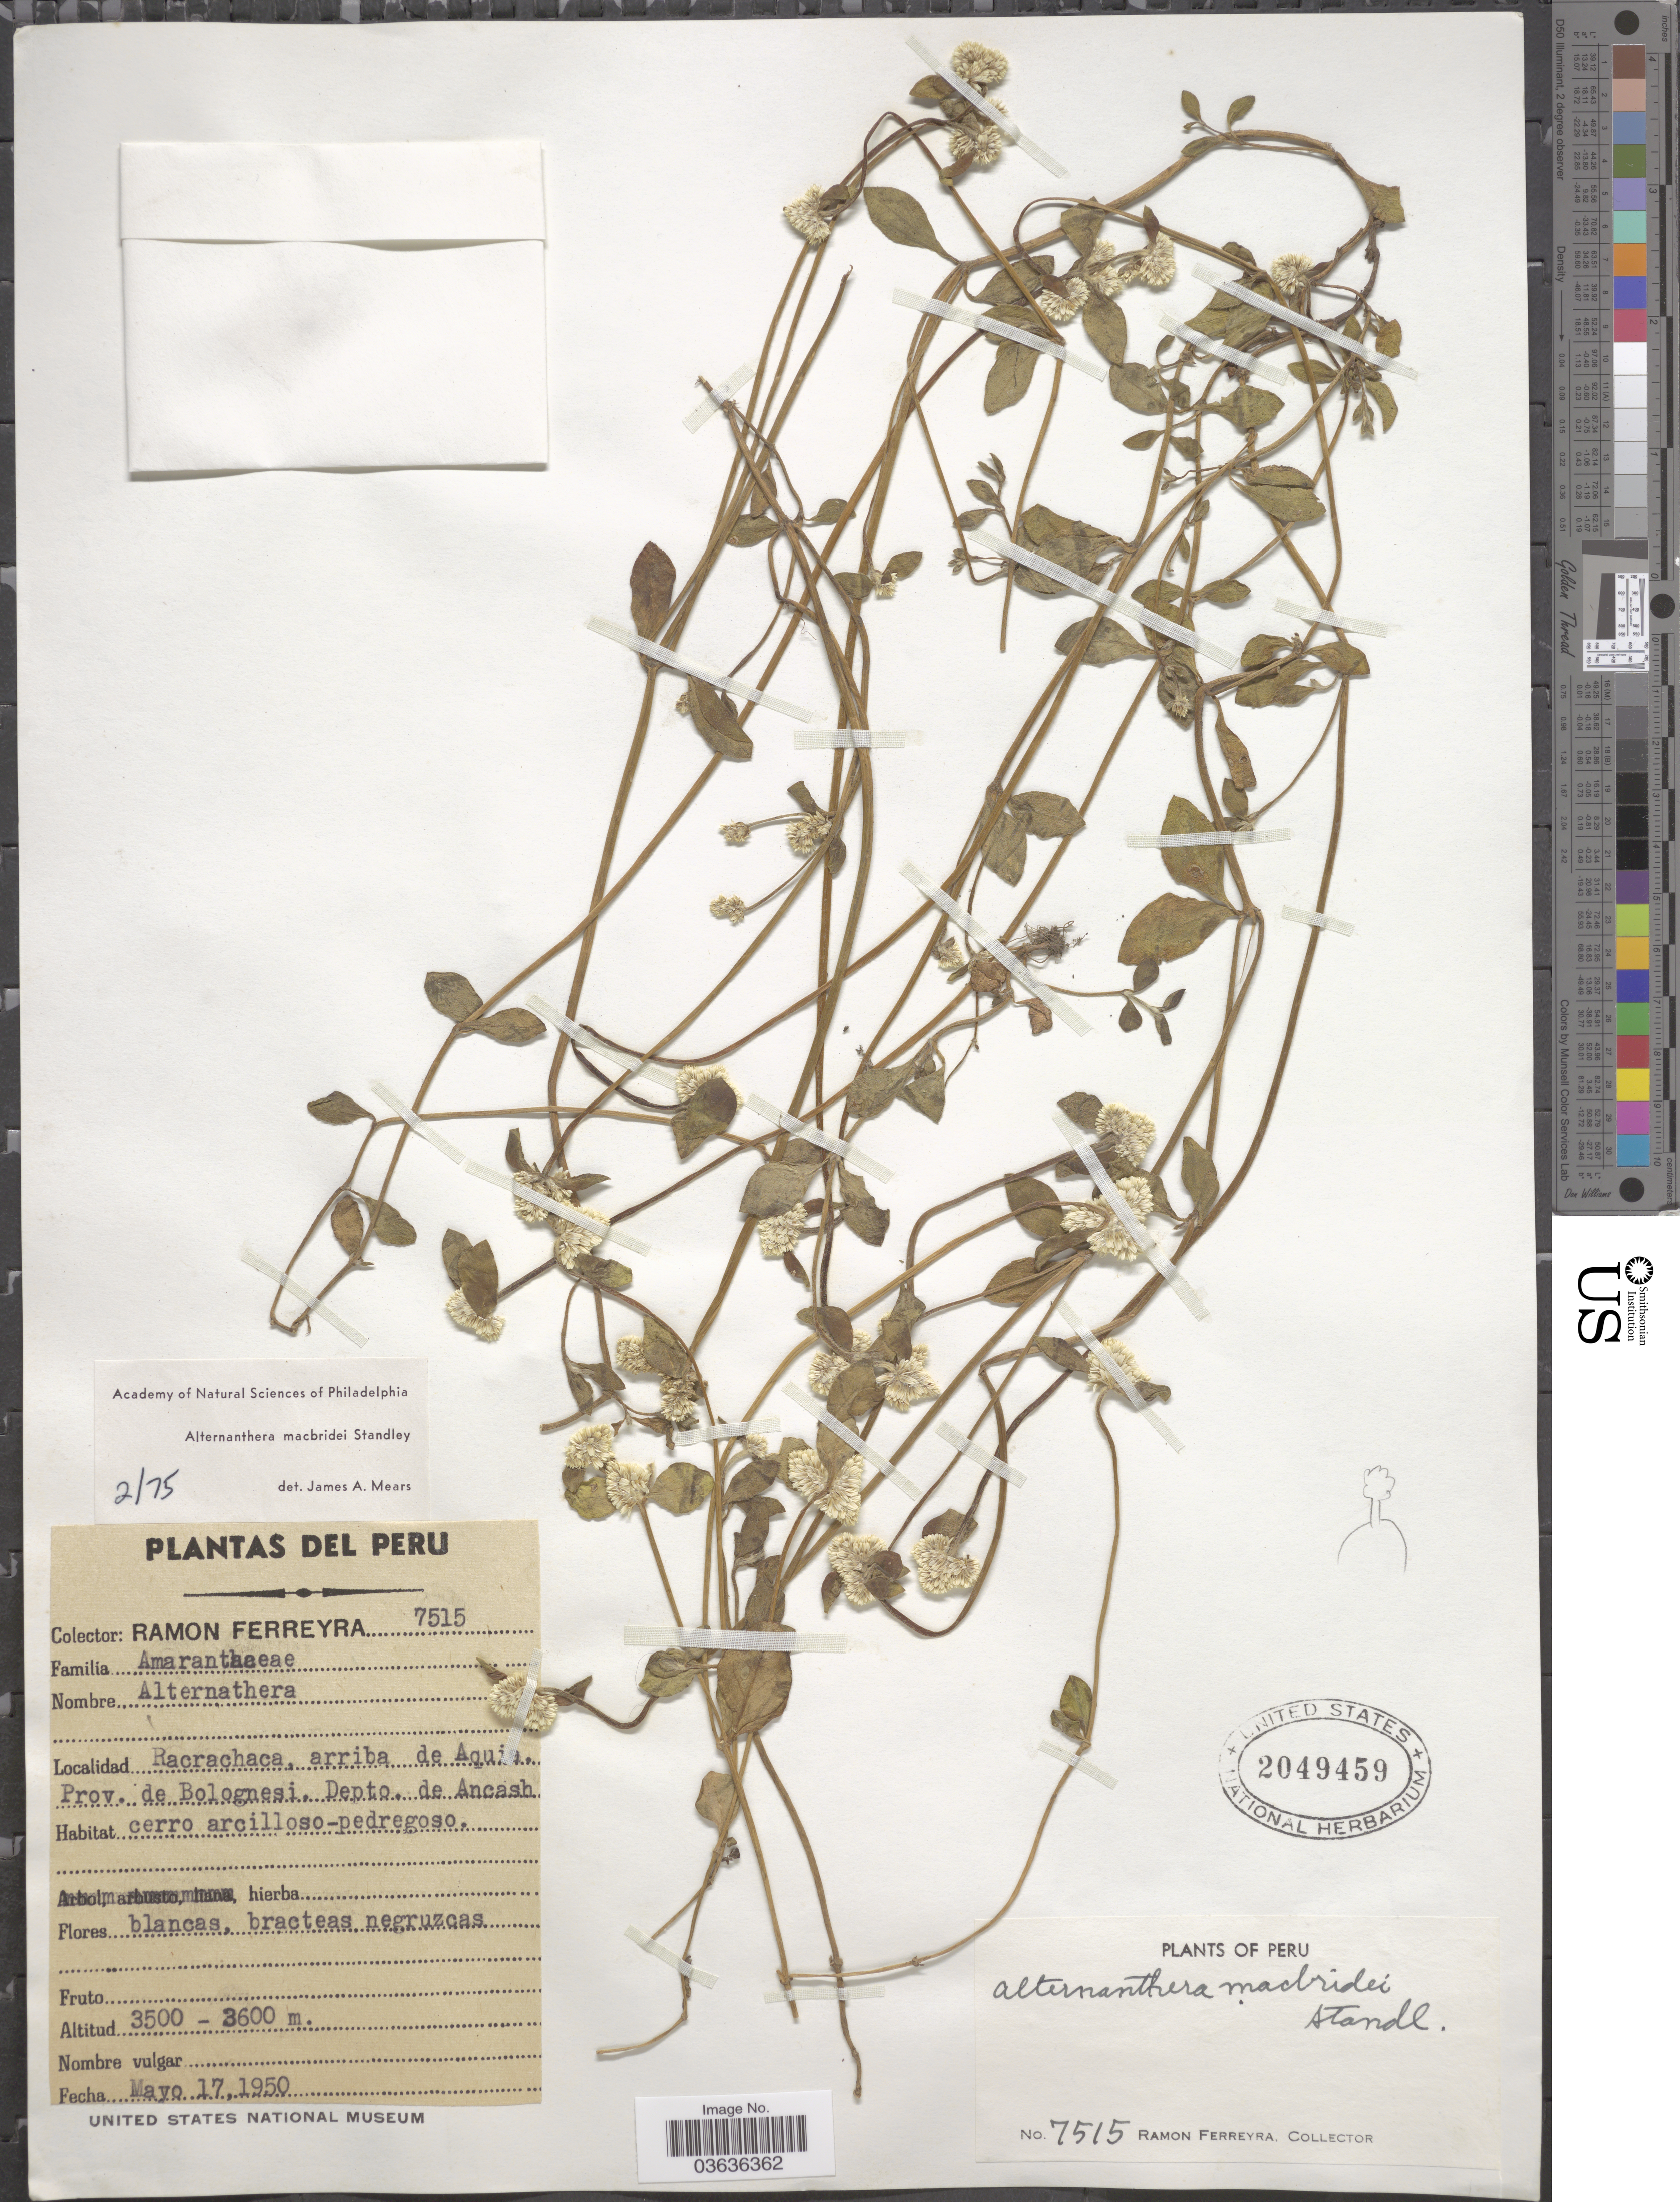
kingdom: Plantae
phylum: Tracheophyta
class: Magnoliopsida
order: Caryophyllales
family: Amaranthaceae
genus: Alternanthera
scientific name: Alternanthera macbridei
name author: Standl.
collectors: R. A. Ferreyra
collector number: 7515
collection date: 1950-05-17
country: Peru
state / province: Ancash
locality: Racrachaca, arriba de Aquia. Prov. de Bolognesi, Depto. de Ancash.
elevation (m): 3500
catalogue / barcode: US 2049459